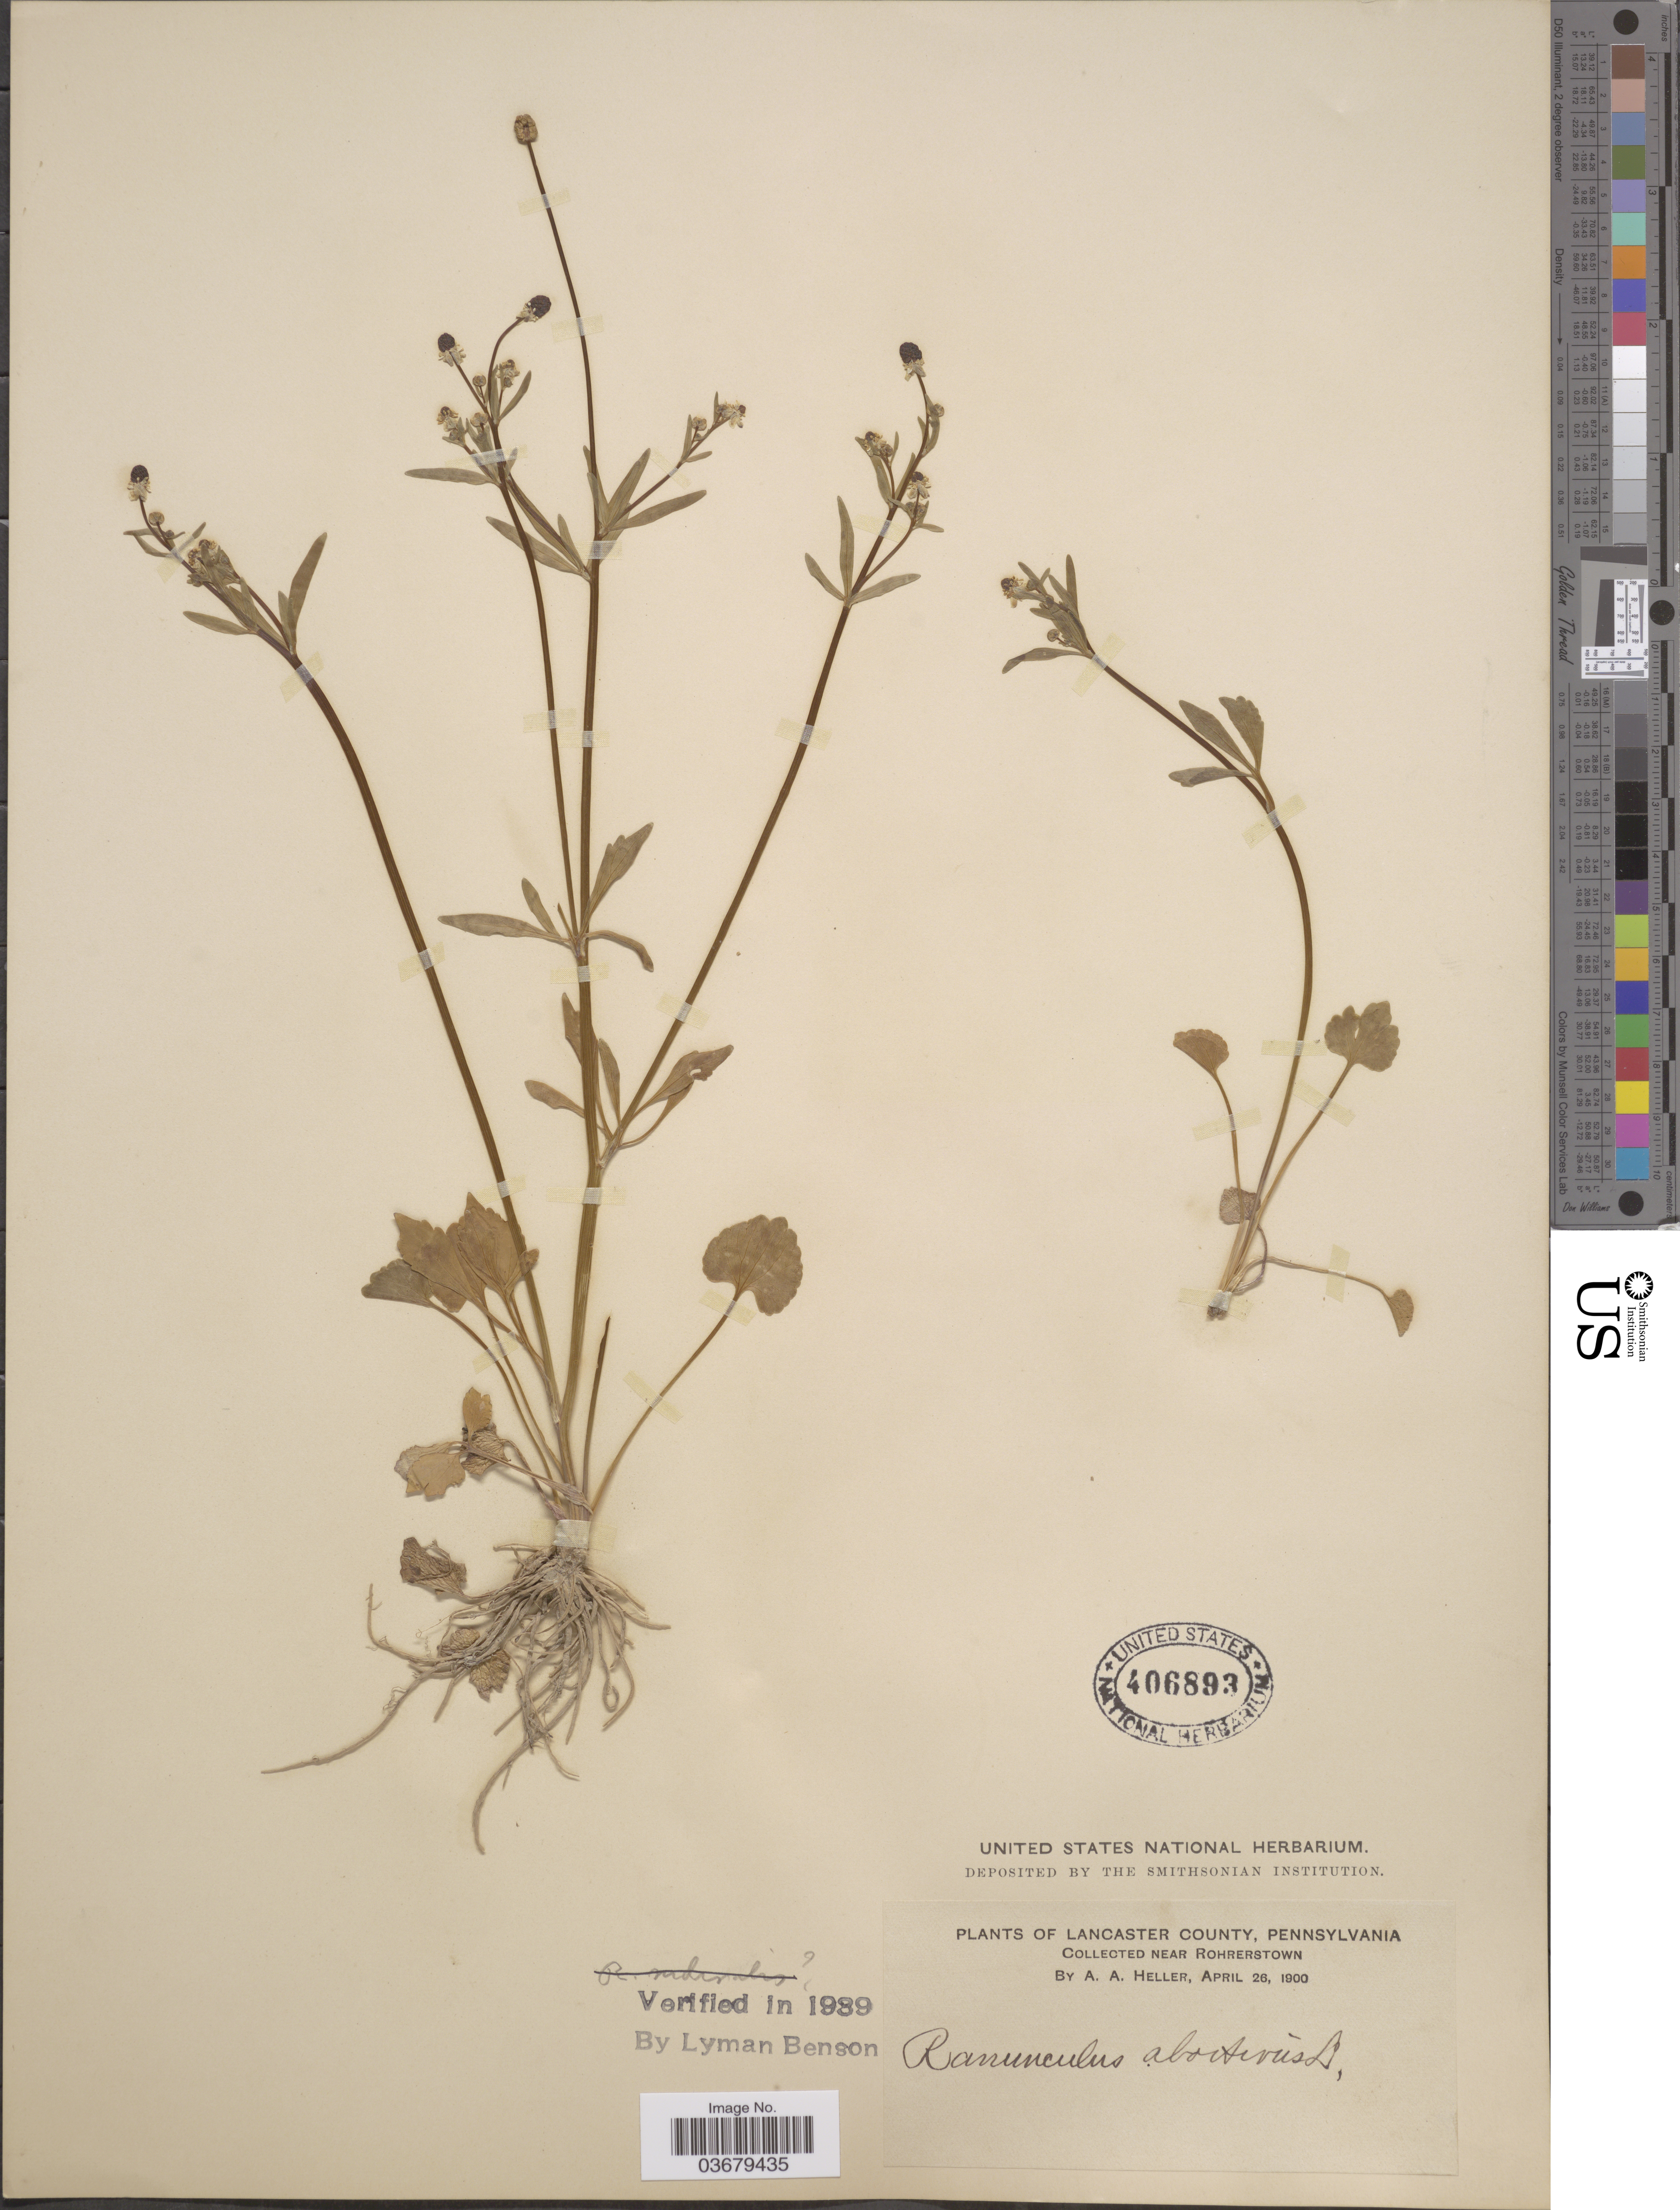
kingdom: Plantae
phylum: Tracheophyta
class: Magnoliopsida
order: Ranunculales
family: Ranunculaceae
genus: Ranunculus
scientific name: Ranunculus abortivus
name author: L.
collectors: A. A. Heller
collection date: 1900-04-26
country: United States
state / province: Pennsylvania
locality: Lancaster County. Near Rohrerstown.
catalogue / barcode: US 406893